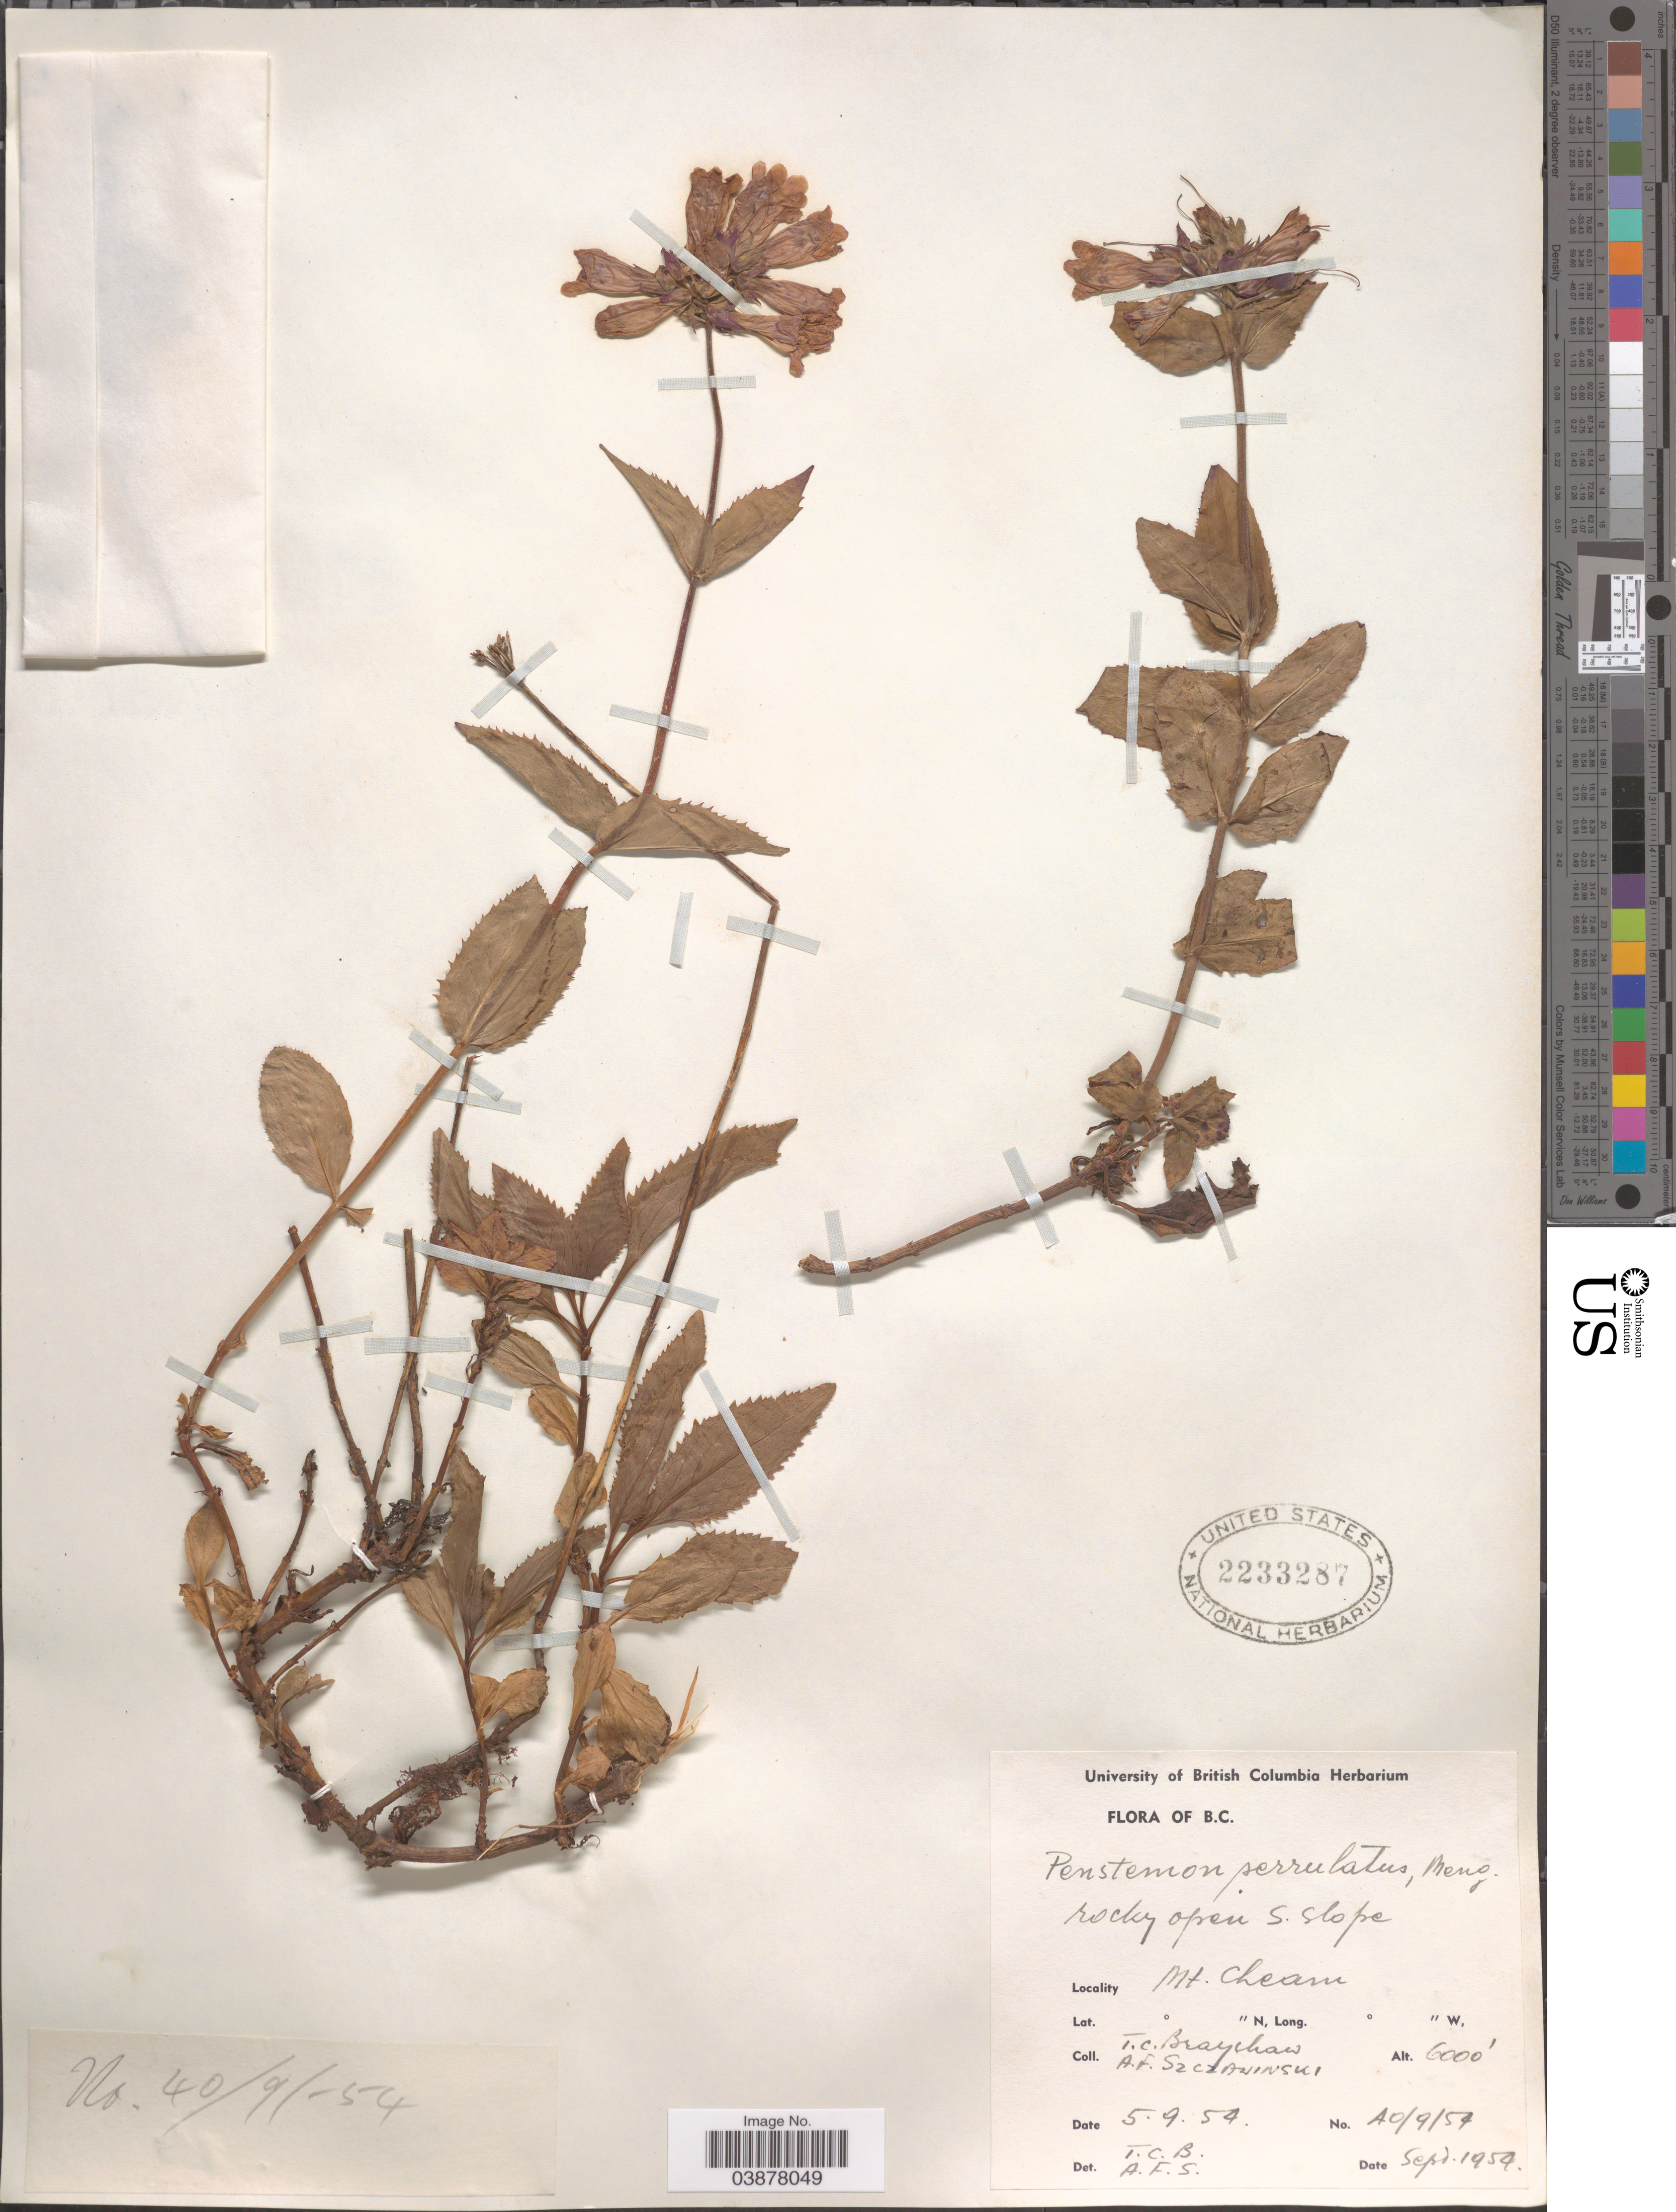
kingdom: Plantae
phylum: Tracheophyta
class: Magnoliopsida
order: Lamiales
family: Plantaginaceae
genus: Penstemon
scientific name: Penstemon serrulatus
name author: Menzies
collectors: T. Brayshaw & A. Szczawinski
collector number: A0/9/54*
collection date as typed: Transcribed d/m/y: 5/9/54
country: Canada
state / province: British Columbia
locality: S. Slope. Mt. Cheam.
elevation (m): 1829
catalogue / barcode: US 2233287